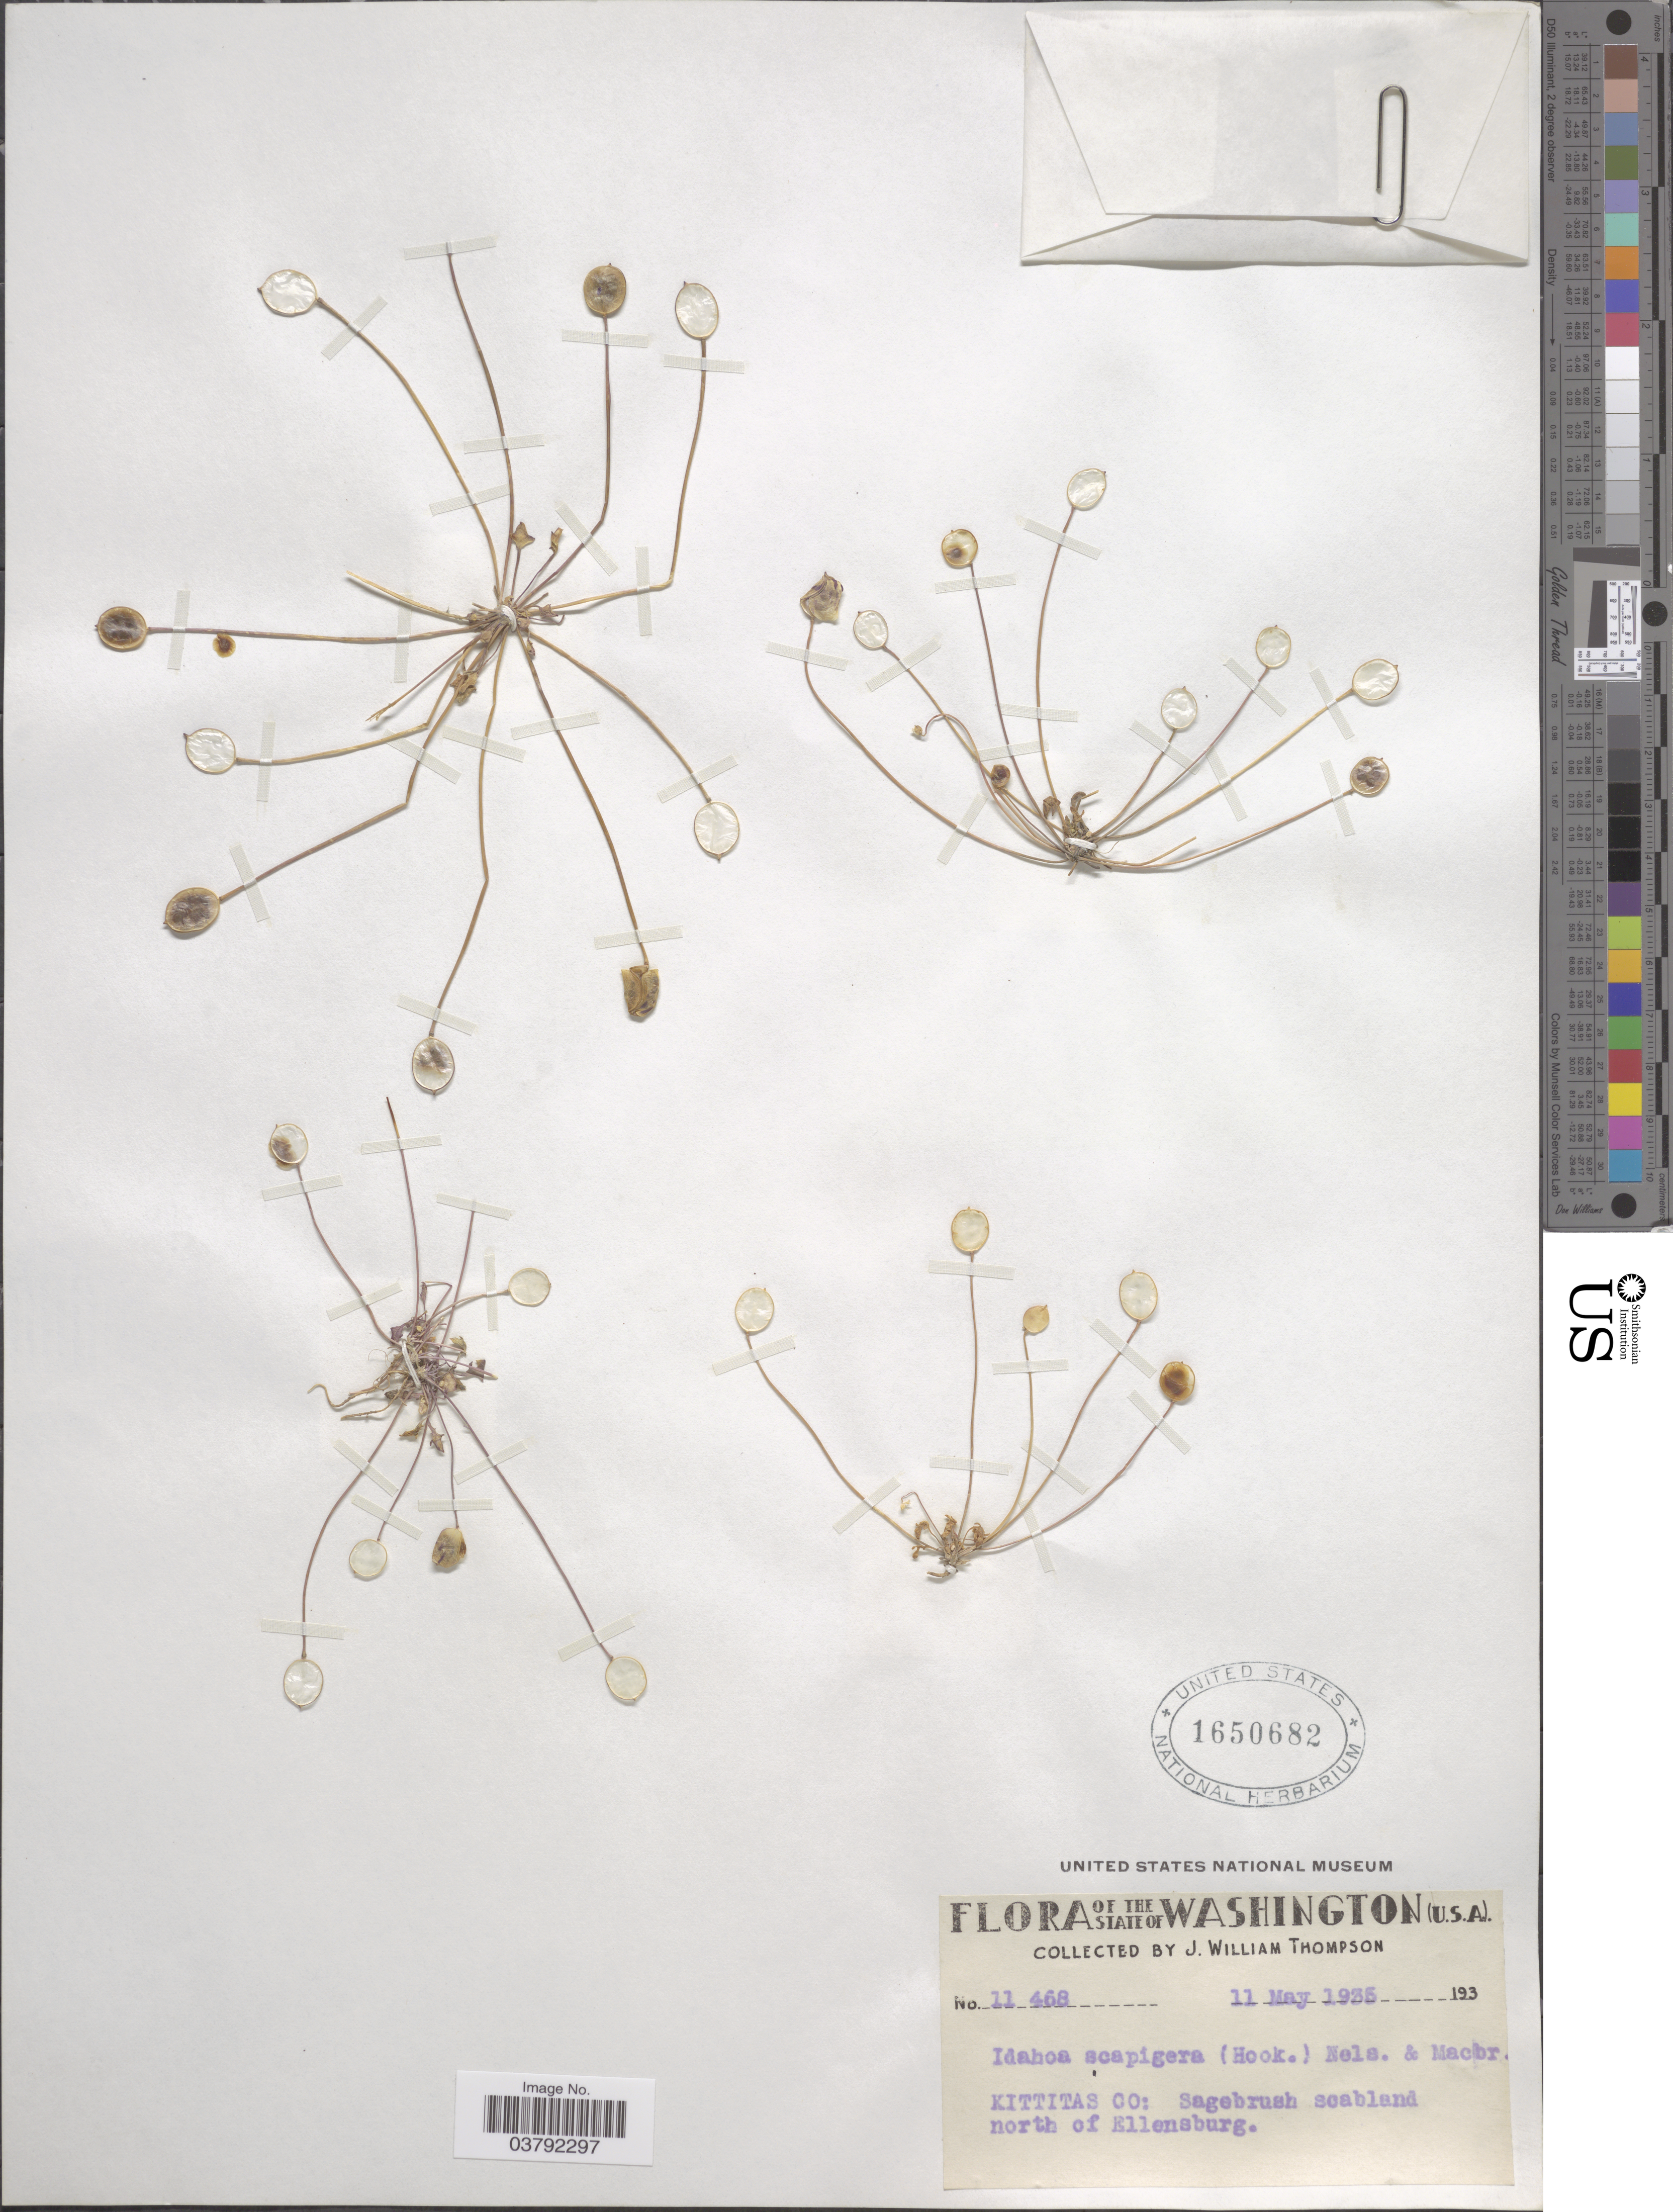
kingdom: Plantae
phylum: Tracheophyta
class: Magnoliopsida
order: Brassicales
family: Brassicaceae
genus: Idahoa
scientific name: Idahoa scapigera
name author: A. Nelson & J.F. Macbr.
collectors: J. W. Thompson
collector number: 11468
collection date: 1935-05-11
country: United States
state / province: Washington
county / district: Kittitas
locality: Kittitas Co: Sagebrush sealand north of Ellensburg.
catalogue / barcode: US 1650682